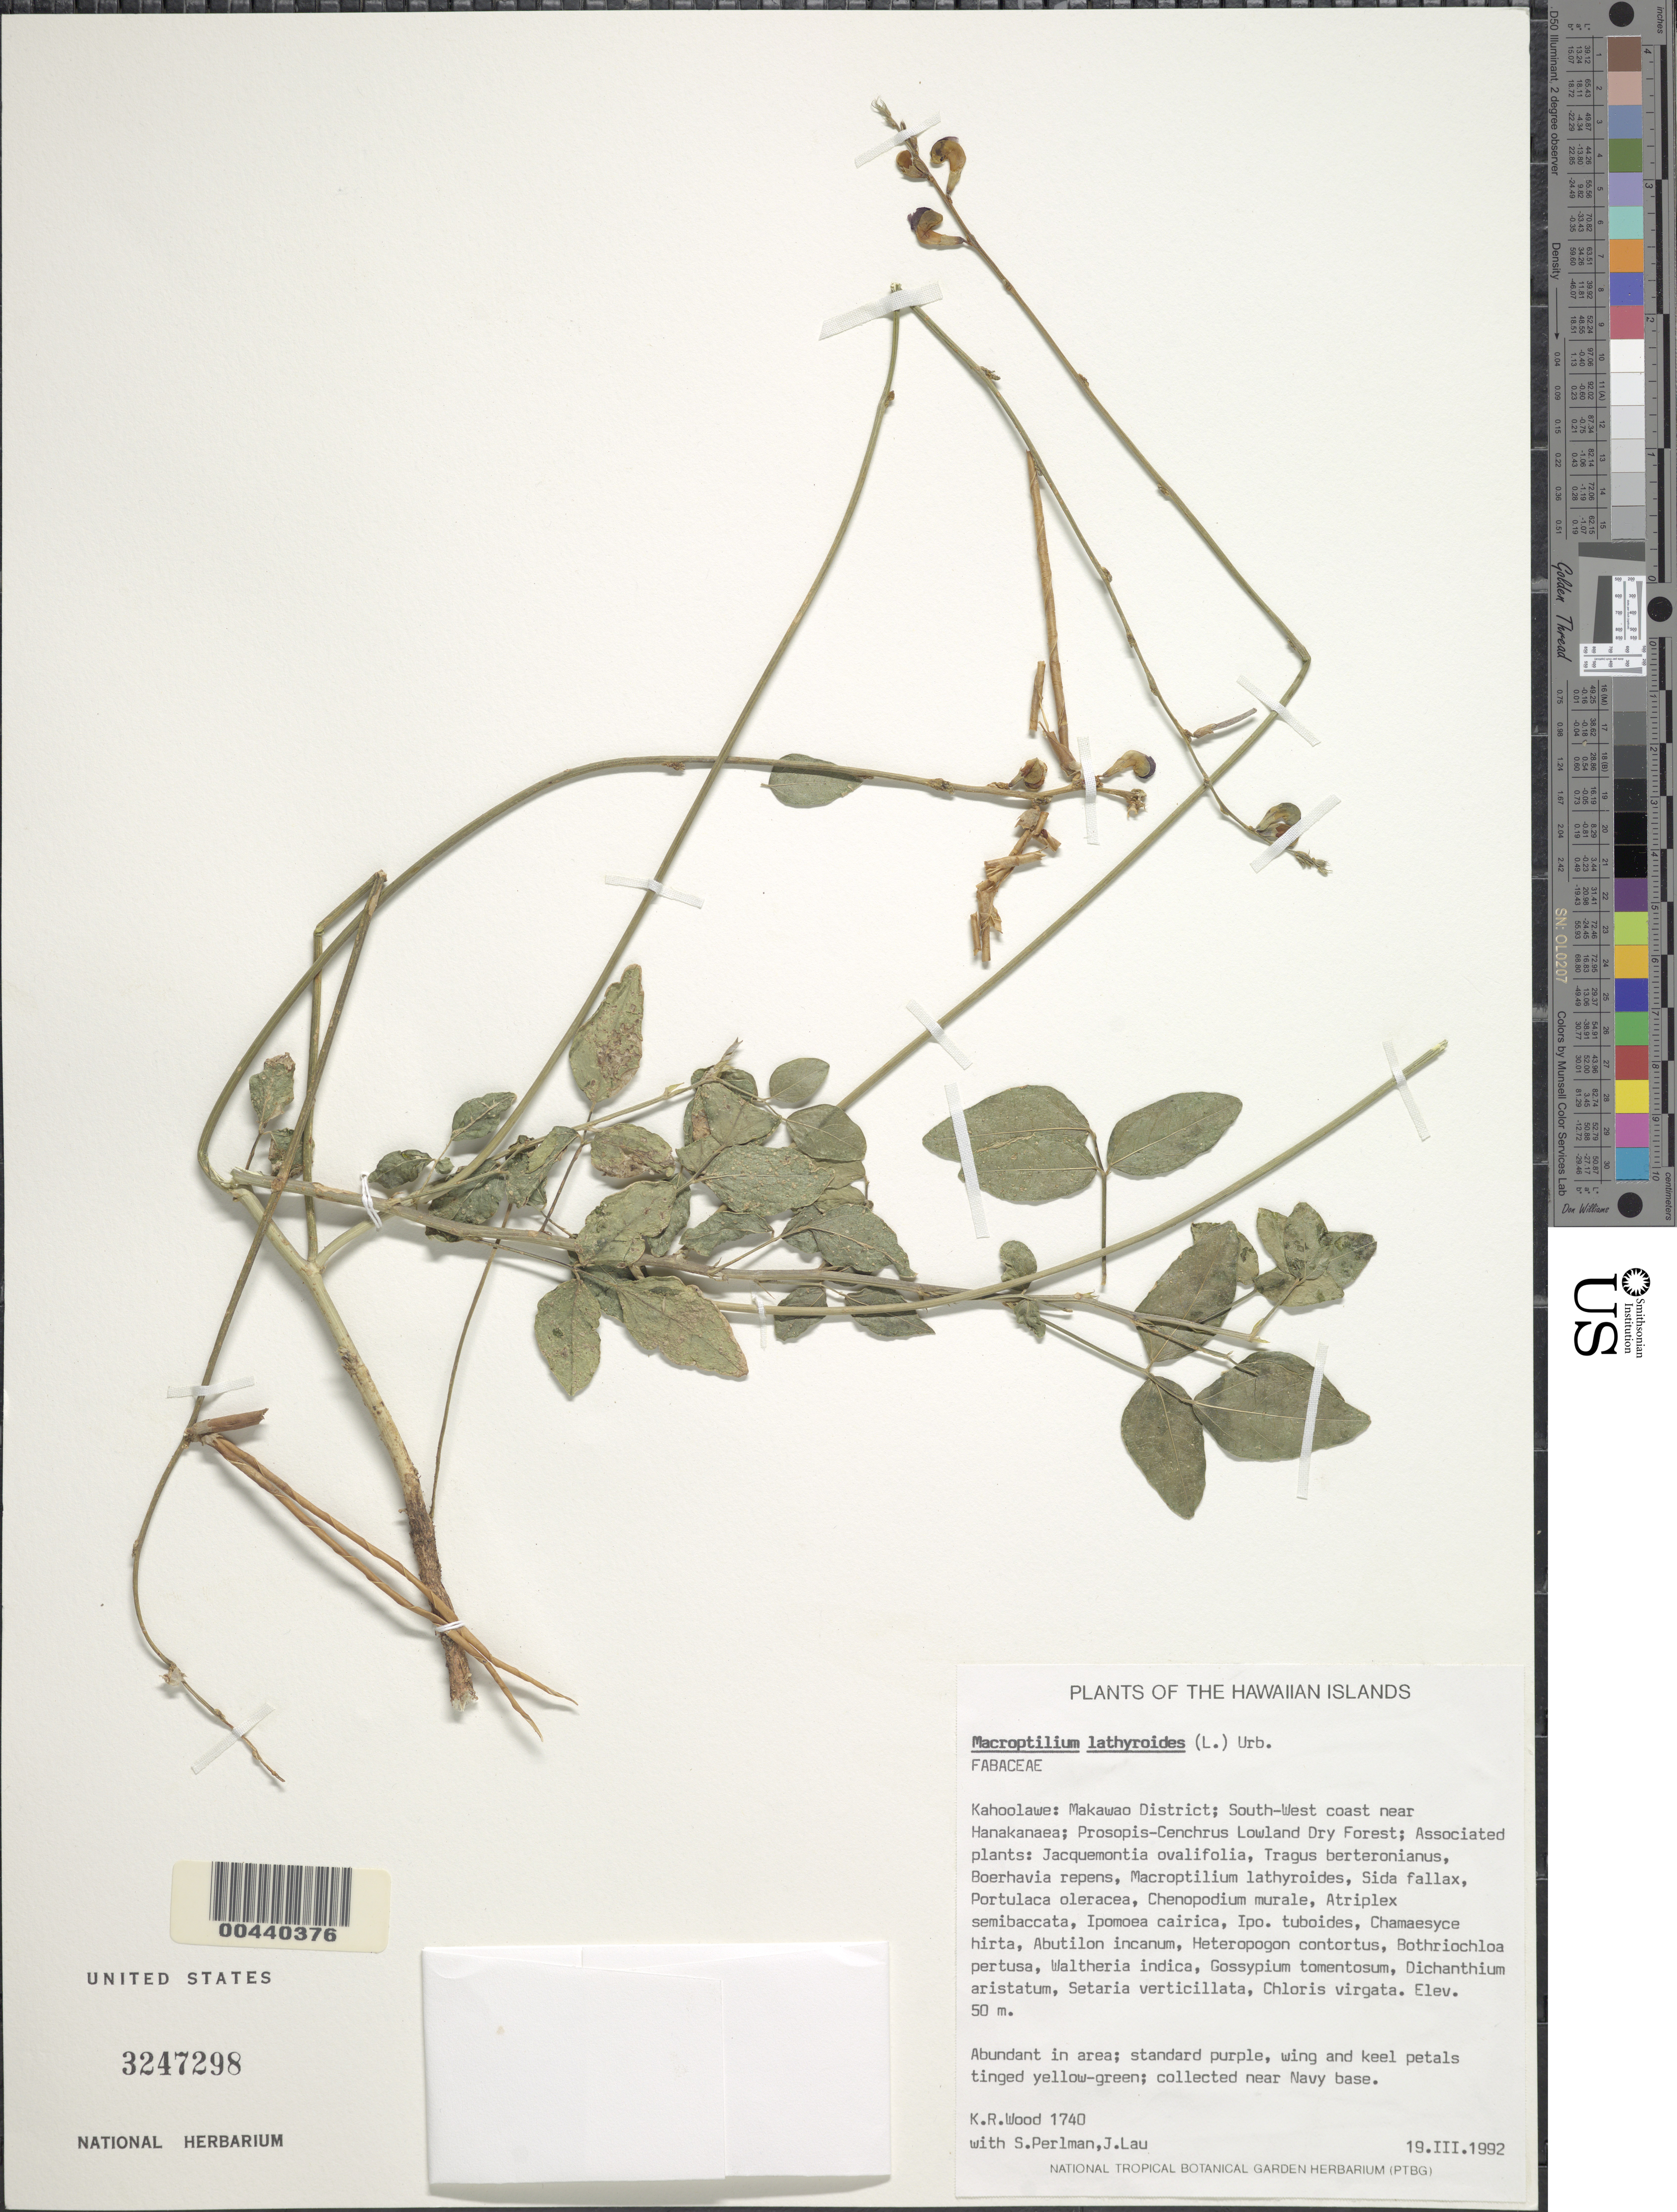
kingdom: Plantae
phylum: Tracheophyta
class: Magnoliopsida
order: Fabales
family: Fabaceae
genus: Macroptilium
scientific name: Macroptilium lathyroides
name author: (L.) Urb.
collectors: K. R. Wood, S. P. Perlman & J. Lau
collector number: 1740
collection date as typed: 19 Mar 1992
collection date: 1992-03-19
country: United States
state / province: Hawaii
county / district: Maui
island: Kaho'olawe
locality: Makawao District; SW coast near Hanakanaea; near Navy base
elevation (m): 50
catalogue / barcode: US 3247298